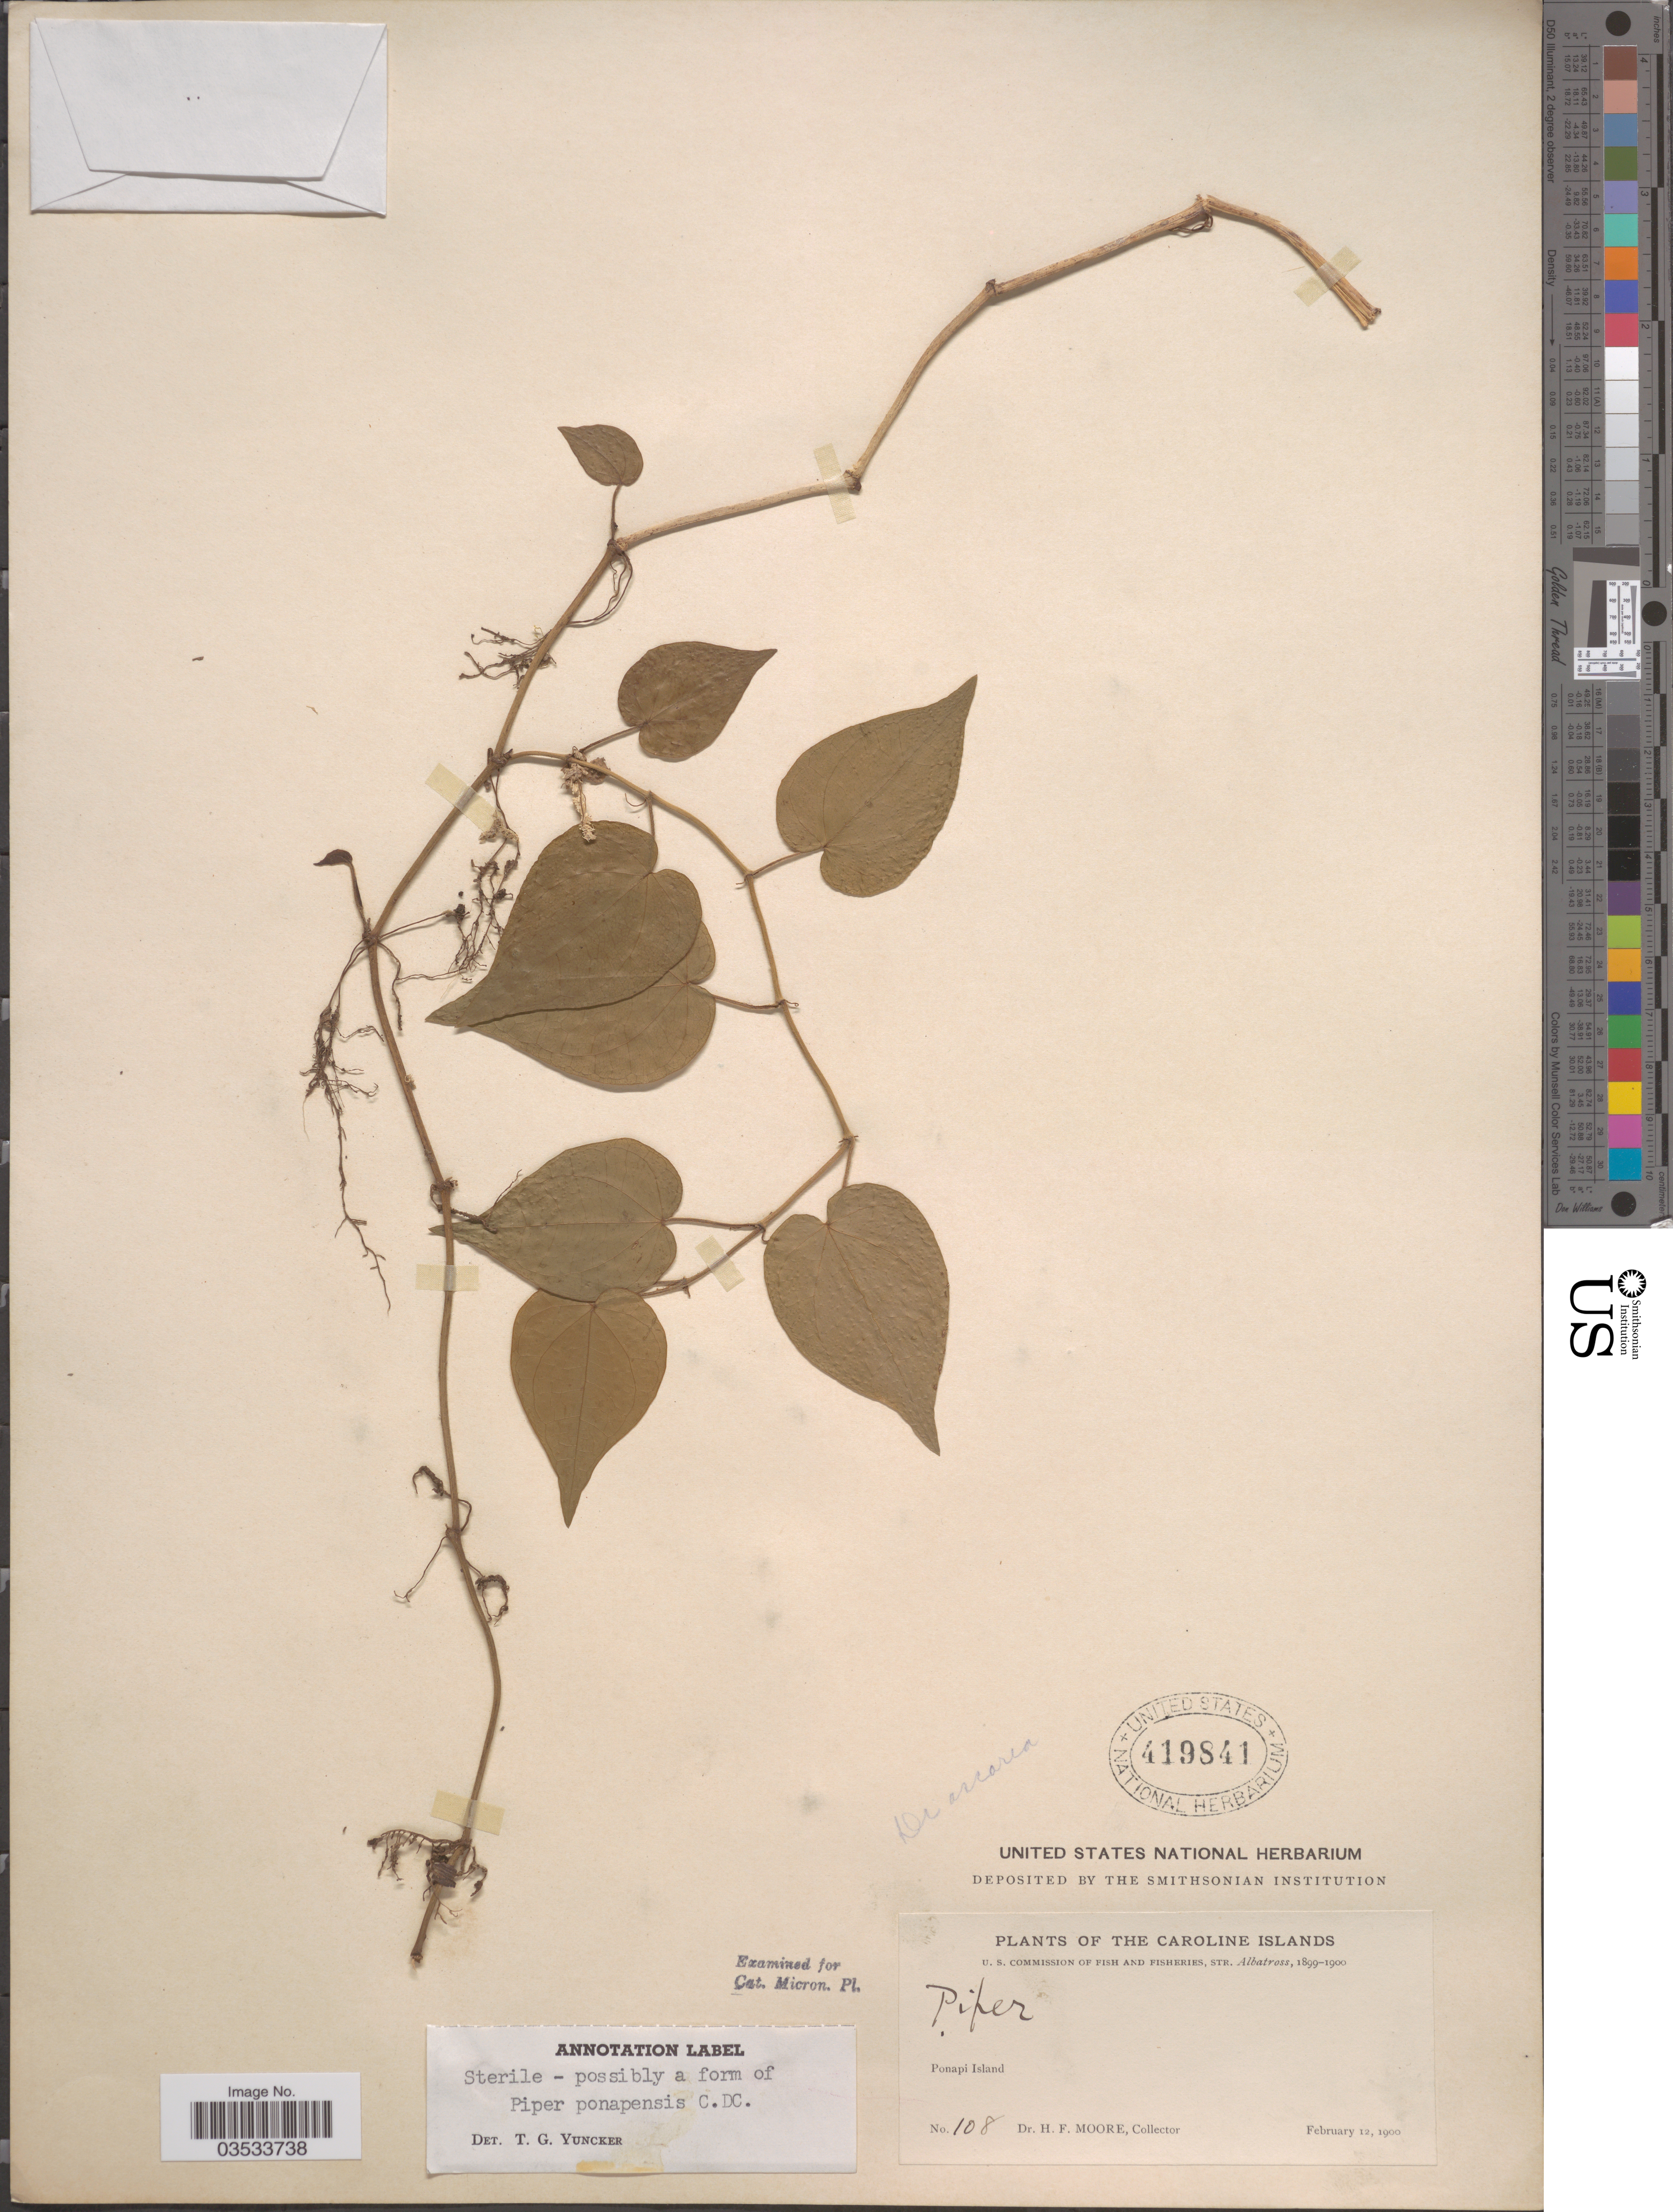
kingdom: Plantae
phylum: Tracheophyta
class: Magnoliopsida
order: Piperales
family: Piperaceae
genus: Piper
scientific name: Piper ponapense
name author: C. DC.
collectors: H. F. Moore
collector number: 108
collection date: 1900-02-12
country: Micronesia, Federated States of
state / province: Pohnpei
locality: Caroline Islands. Ponapi Island.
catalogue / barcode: US 419841